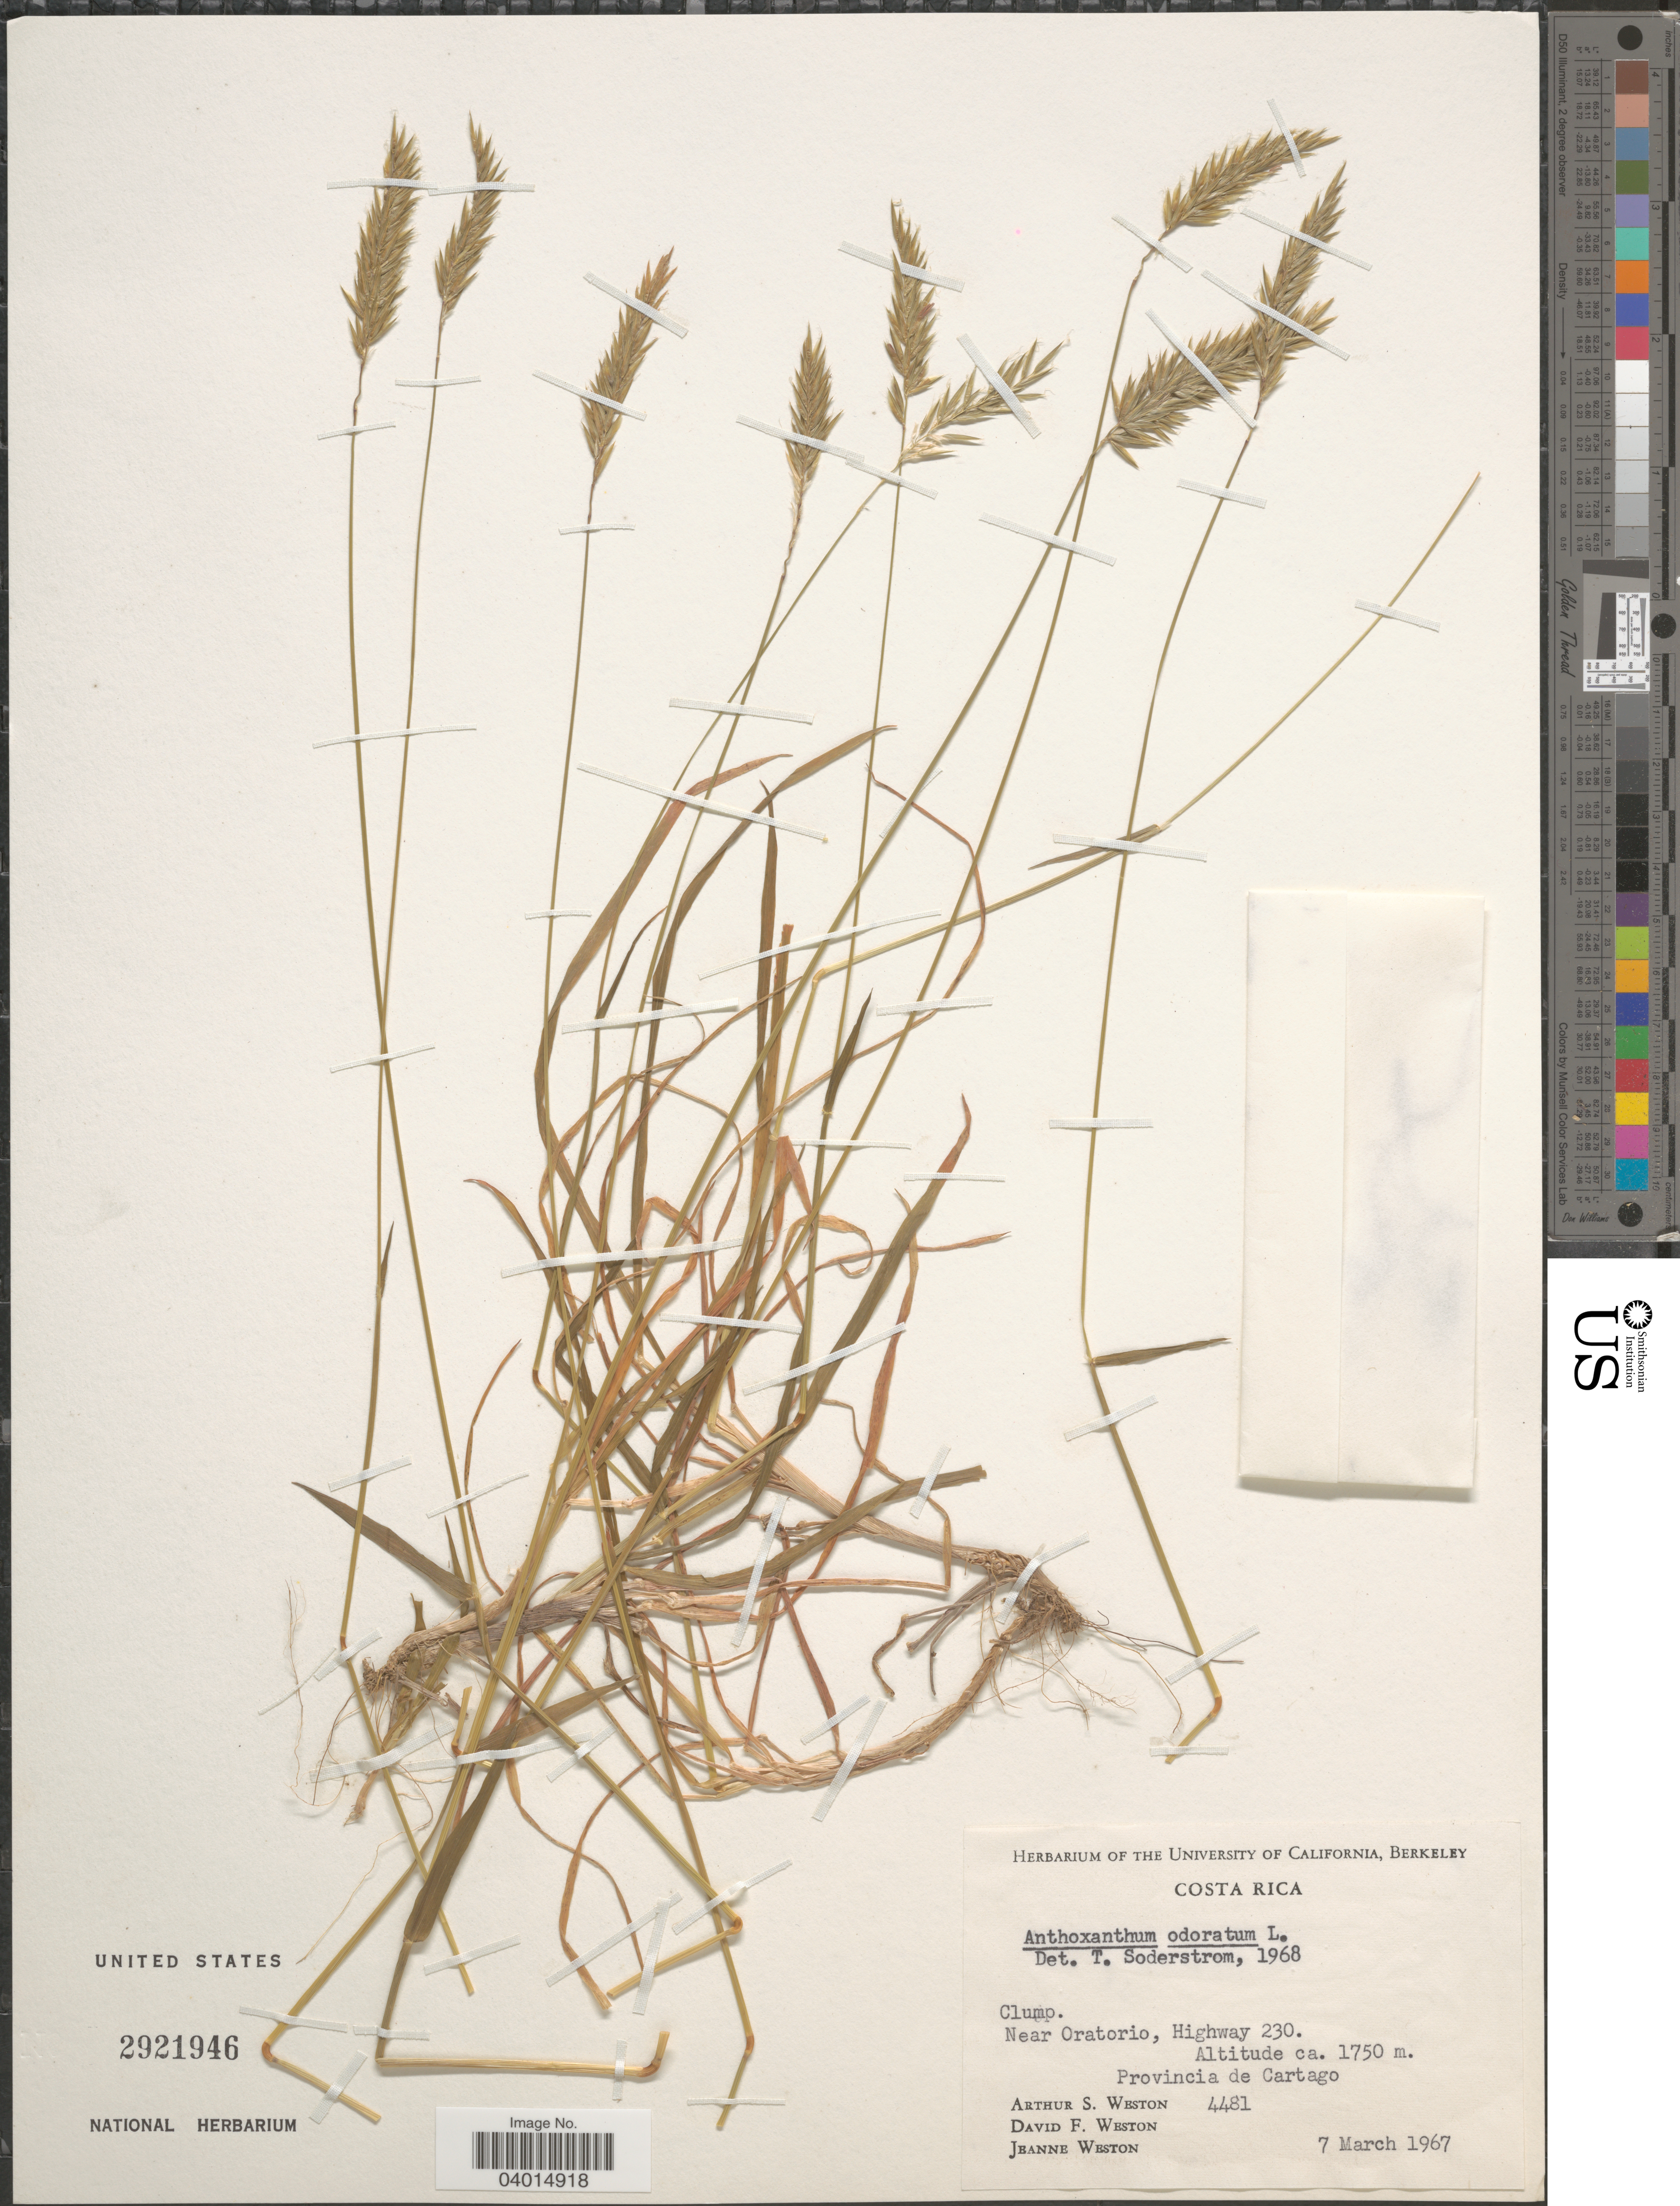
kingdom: Plantae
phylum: Tracheophyta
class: Liliopsida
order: Poales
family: Poaceae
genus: Anthoxanthum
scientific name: Anthoxanthum odoratum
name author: L.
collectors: A. Weston, D. Weston & J. Weston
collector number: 4481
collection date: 1967-03-07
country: Costa Rica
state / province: Cartago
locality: Near Oratorio, Highway 30.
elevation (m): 1750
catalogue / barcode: US 2921946